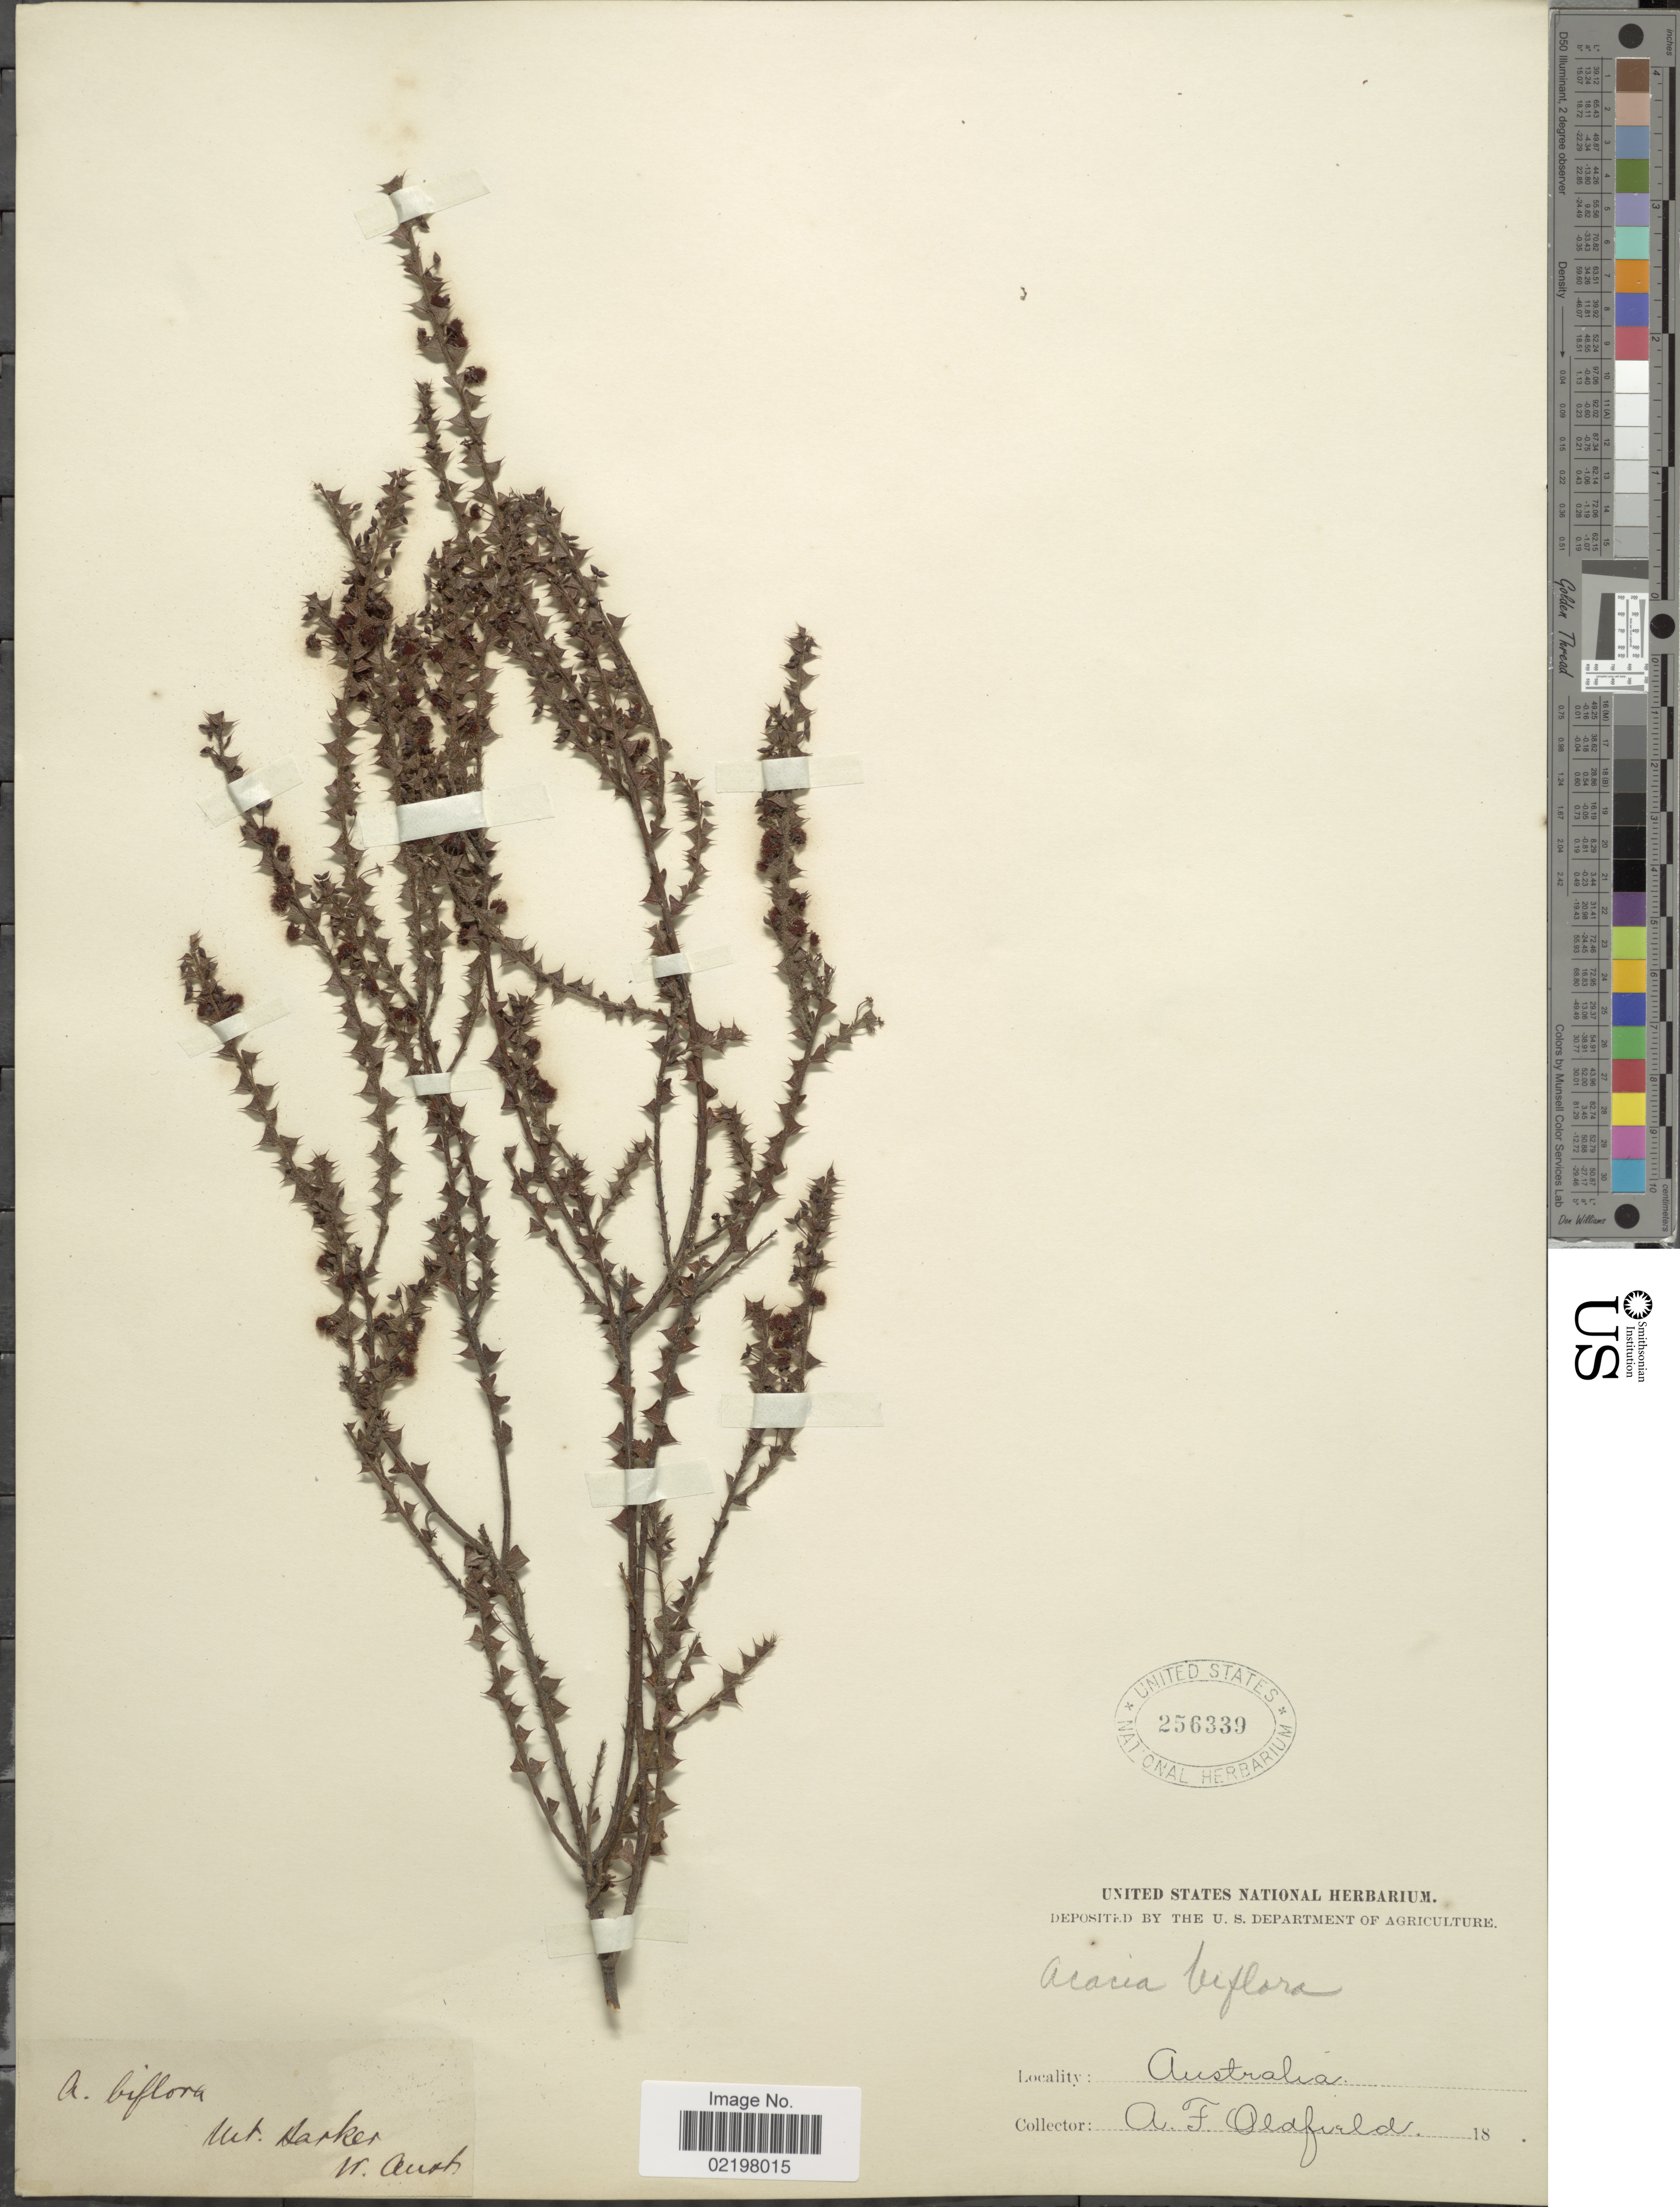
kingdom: Plantae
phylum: Tracheophyta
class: Magnoliopsida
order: Fabales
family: Fabaceae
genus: Acacia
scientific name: Acacia biflora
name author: R. Br.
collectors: A. Oldfield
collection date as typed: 18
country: Australia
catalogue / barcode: US 256339